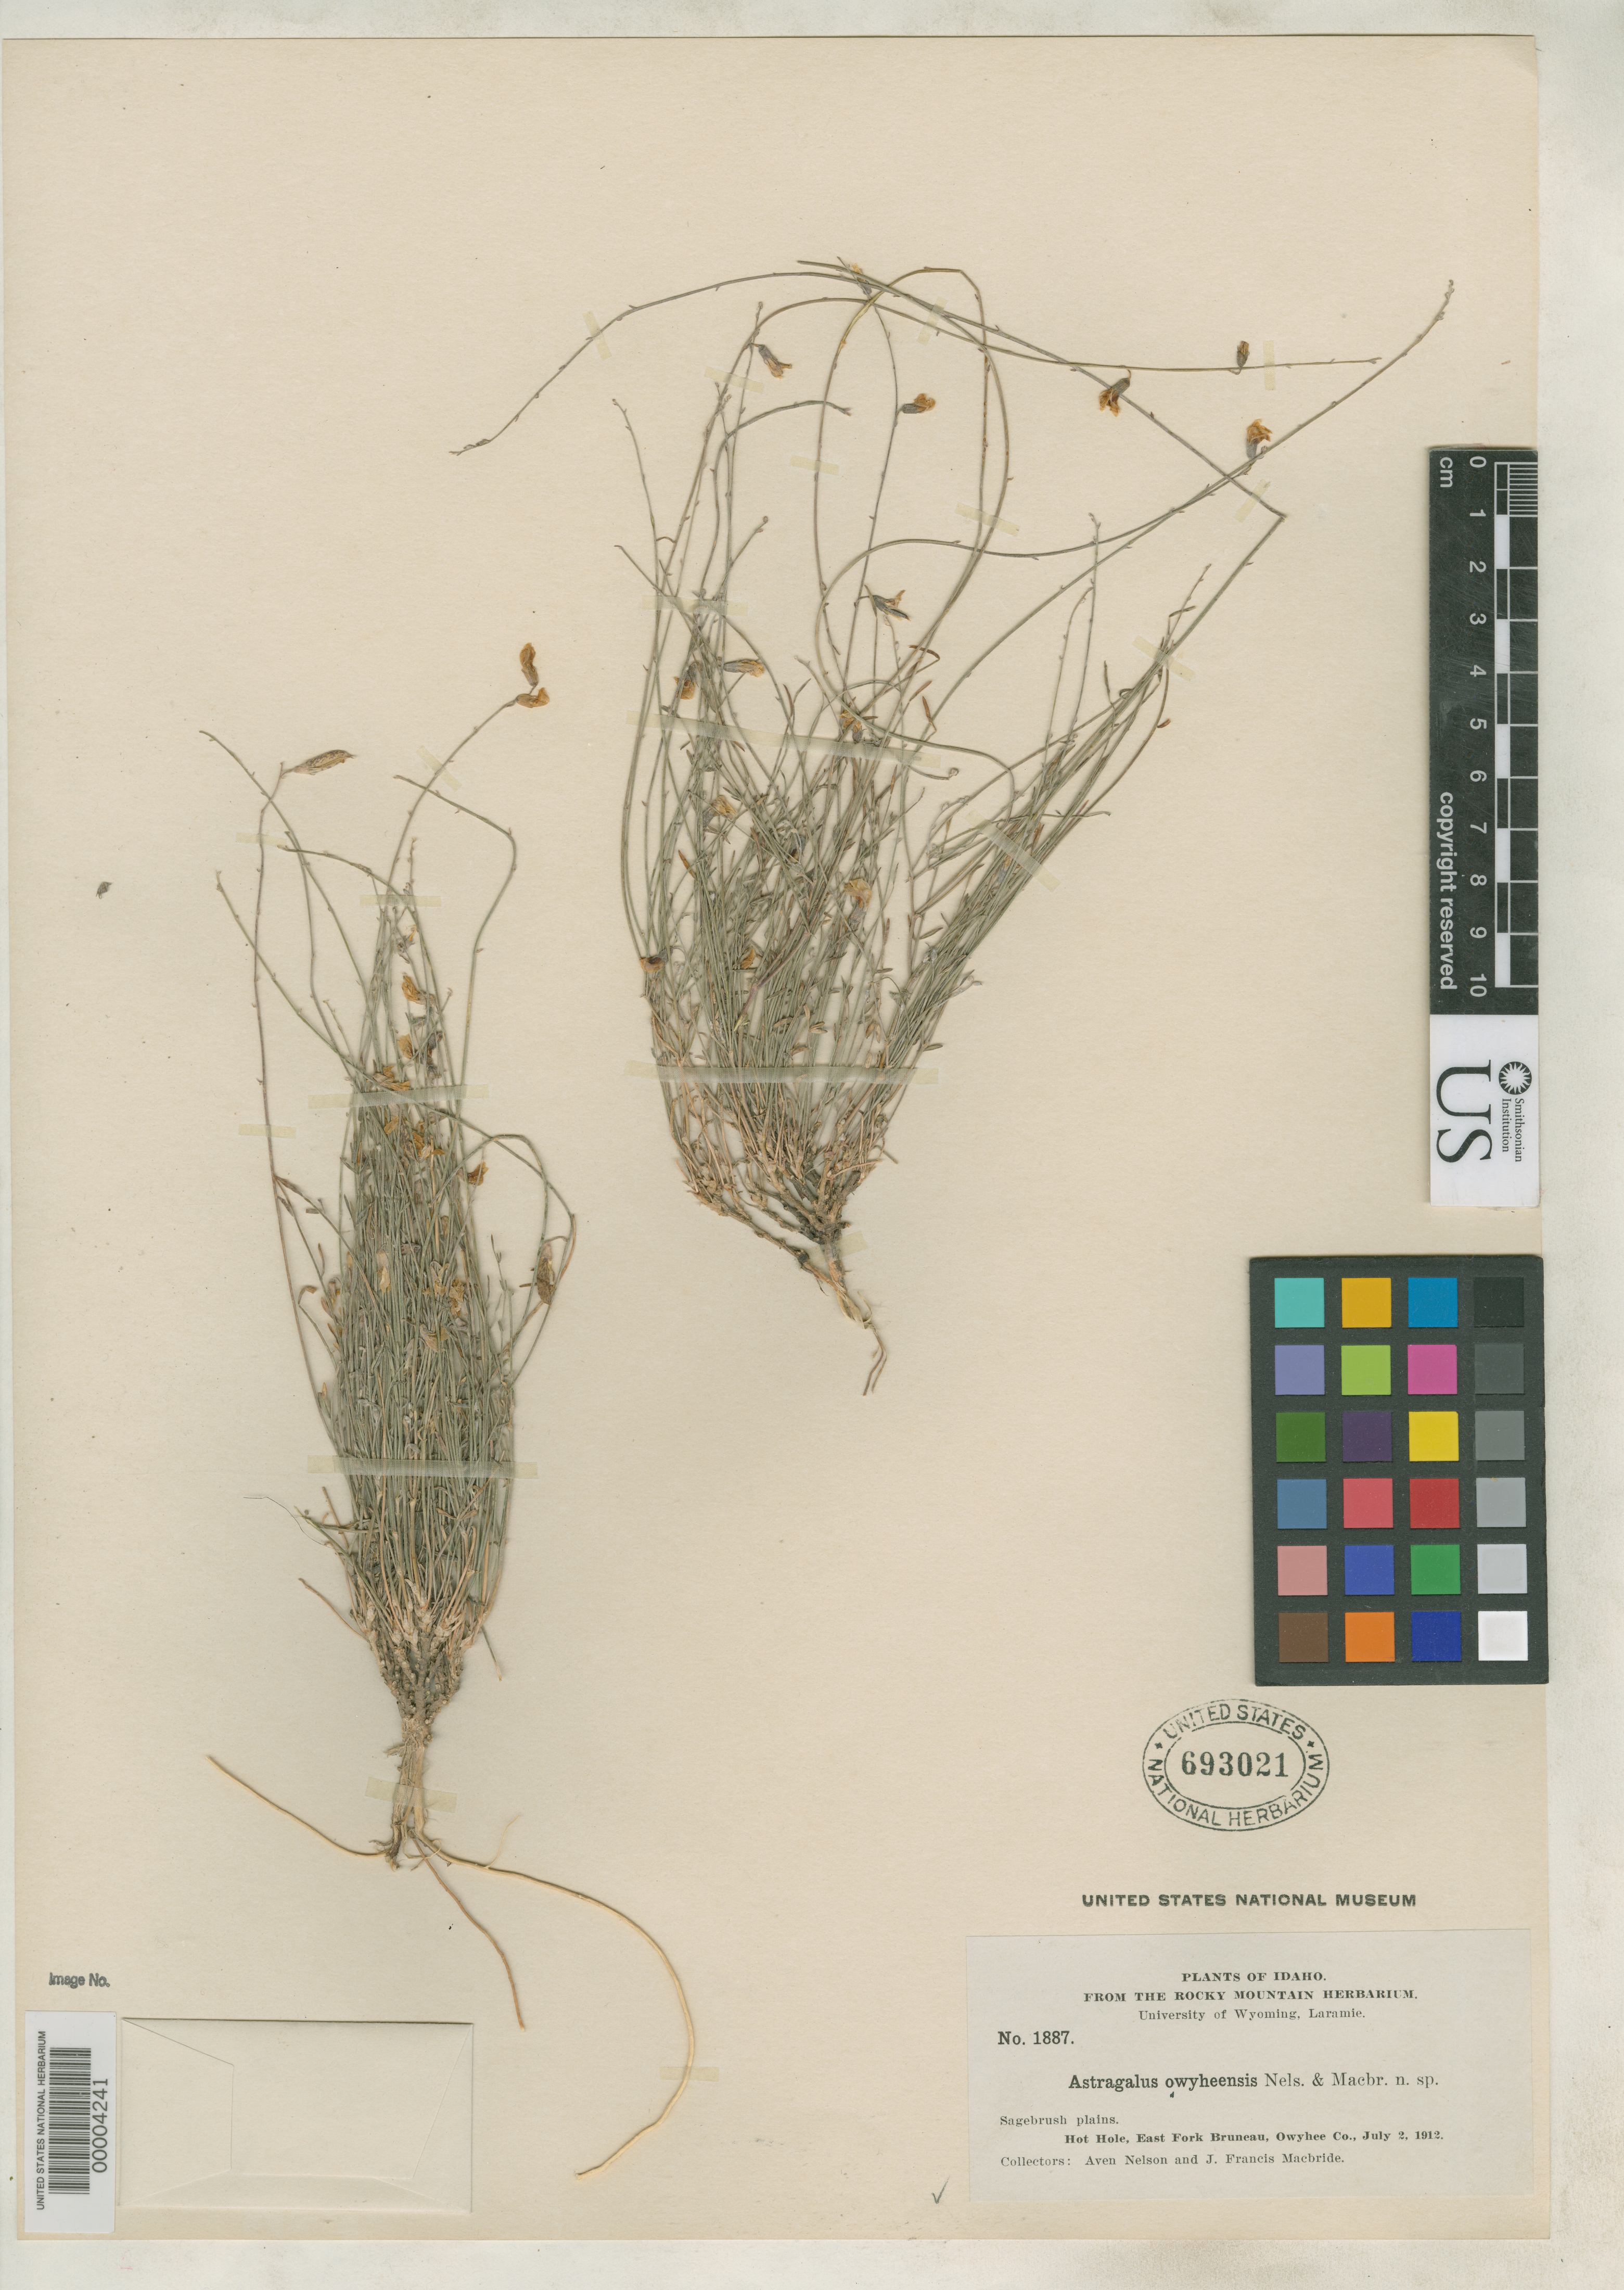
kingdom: Plantae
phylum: Tracheophyta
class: Magnoliopsida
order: Fabales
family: Fabaceae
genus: Astragalus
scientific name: Astragalus owyheensis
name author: A. Nelson & J.F. Macbr.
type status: Isotype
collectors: A. Nelson & J. F. Macbride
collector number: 1887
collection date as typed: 02 Jul 1912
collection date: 1912-07-02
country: United States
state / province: Idaho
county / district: Owyhee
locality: Above "Hot Hole" of east Bruneau River.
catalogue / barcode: US 693021